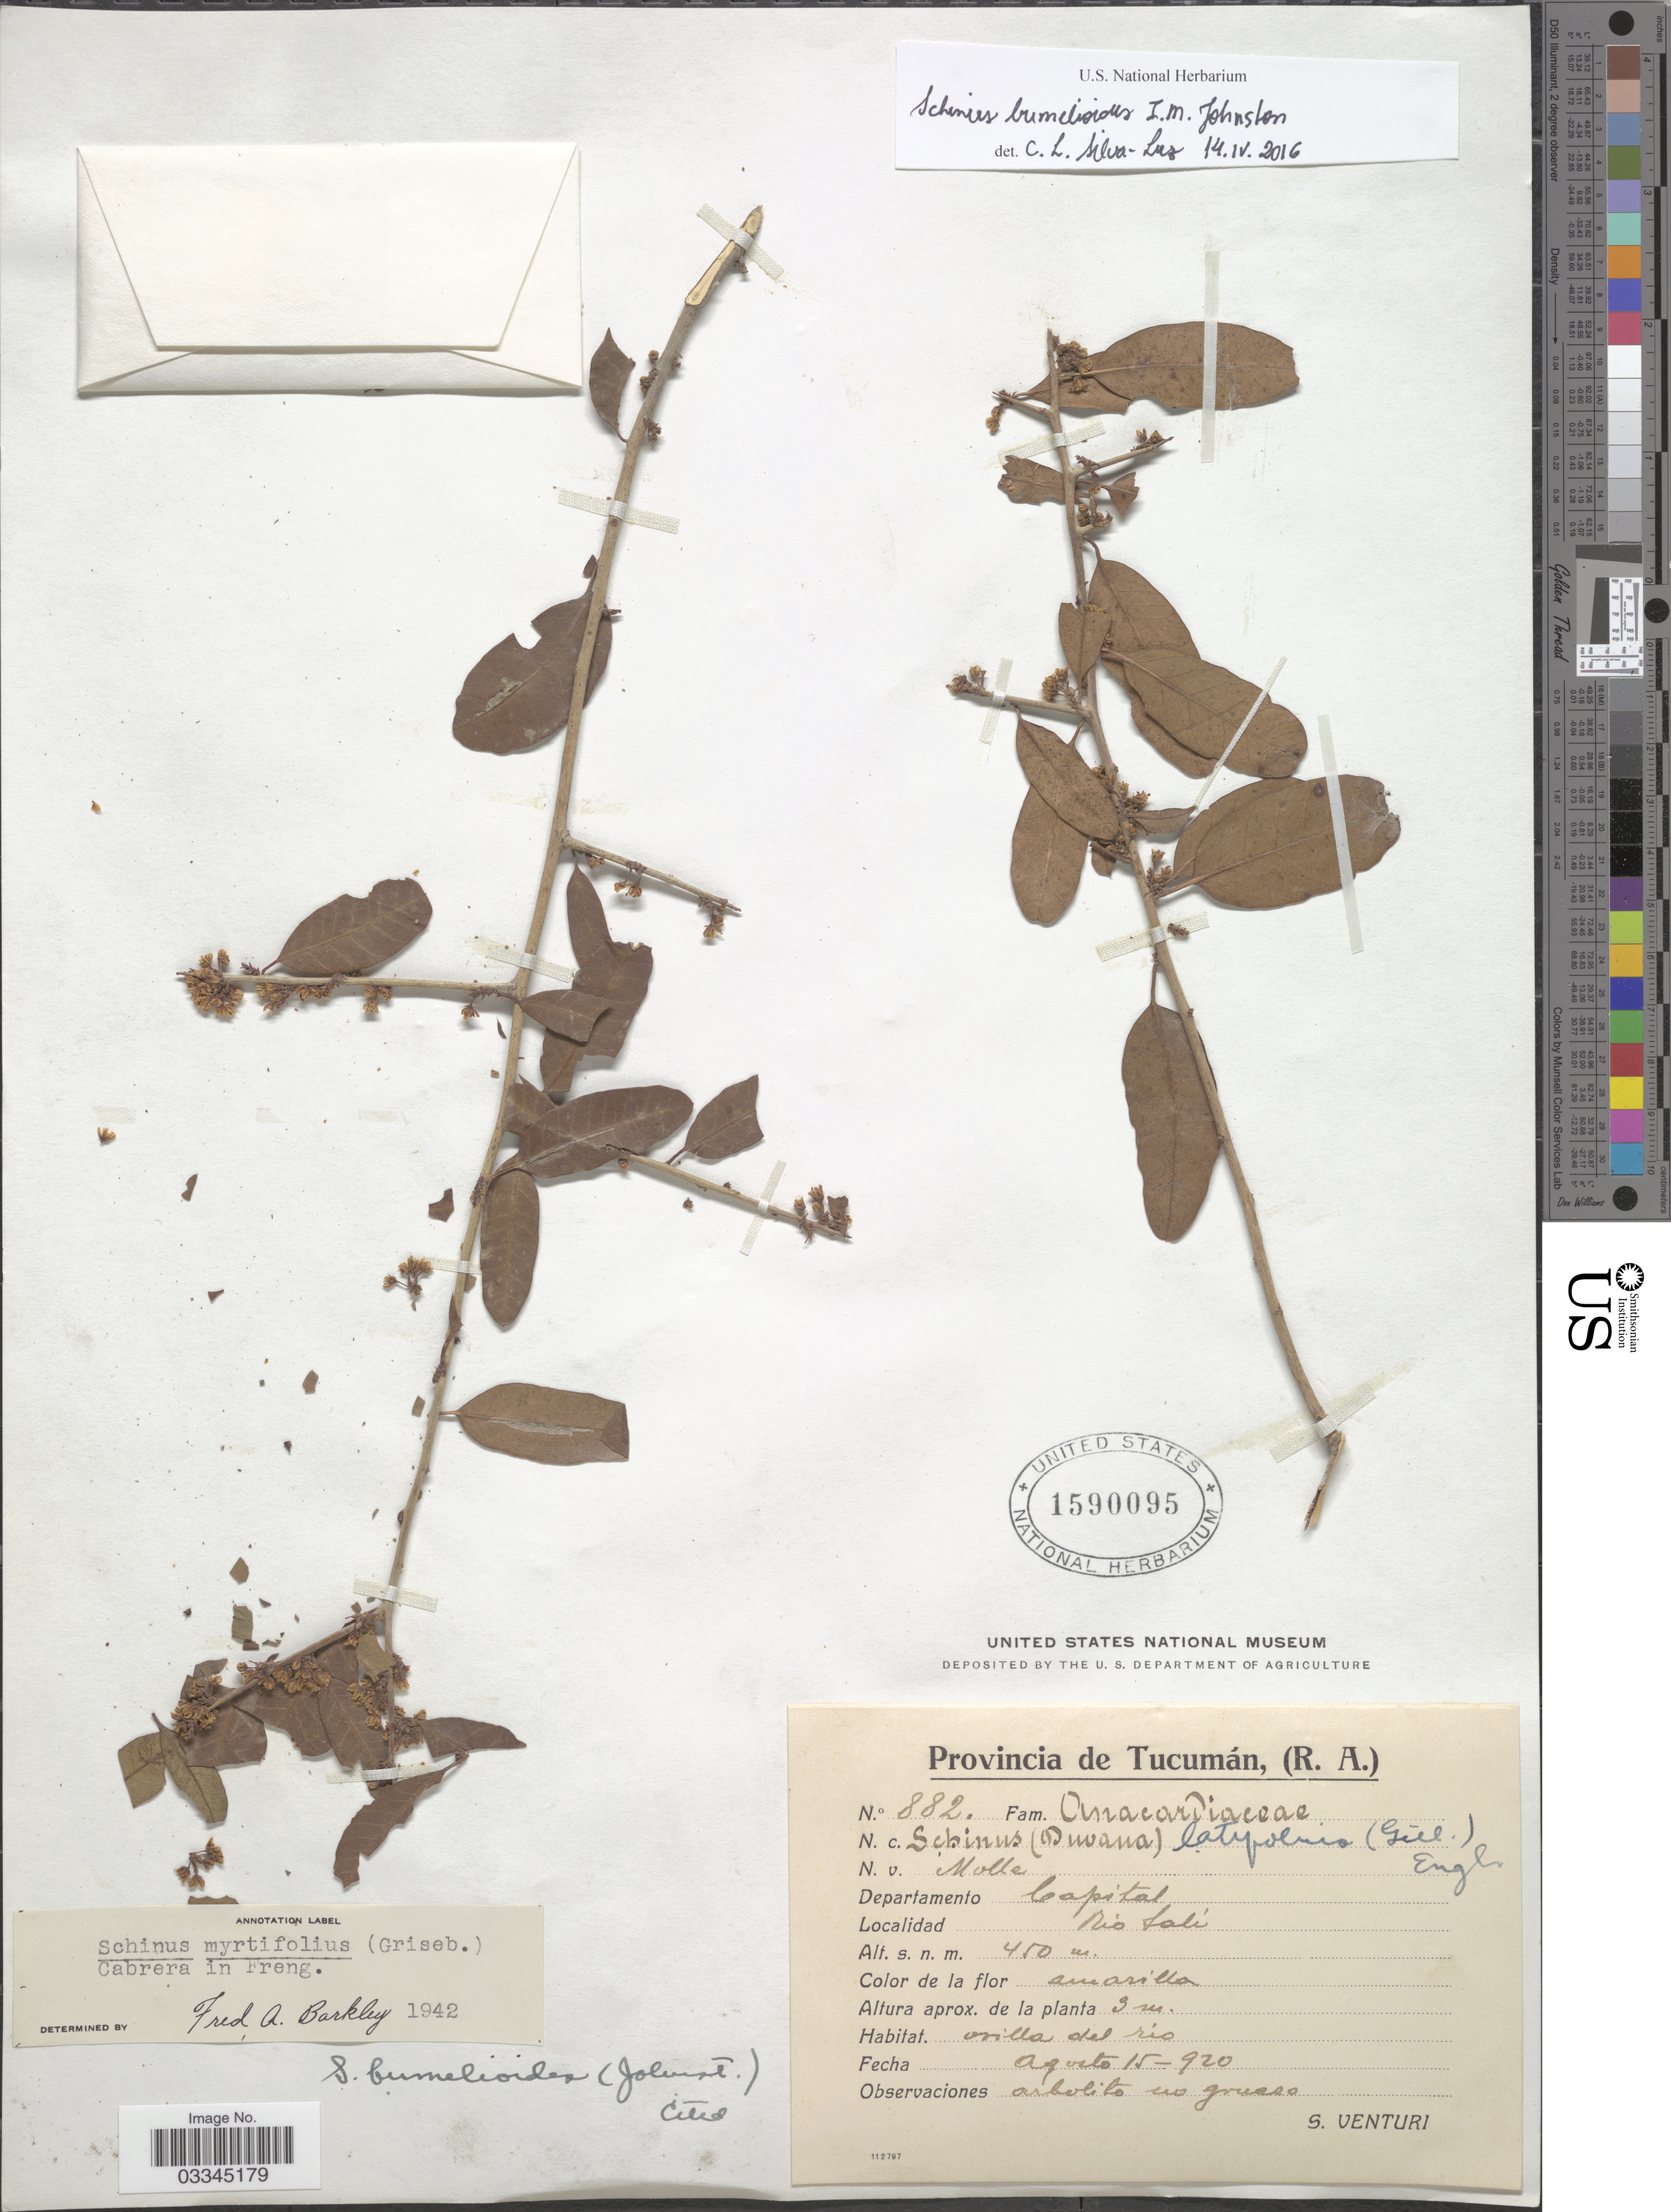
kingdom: Plantae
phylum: Tracheophyta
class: Magnoliopsida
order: Sapindales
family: Anacardiaceae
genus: Schinus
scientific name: Schinus myrtifolia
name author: (Griseb.) Cabrera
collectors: S. Venturi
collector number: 882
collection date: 1920-08-15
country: Argentina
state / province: Tucuman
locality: Departamento Capital, Rio Sali.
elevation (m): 450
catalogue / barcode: US 1590095